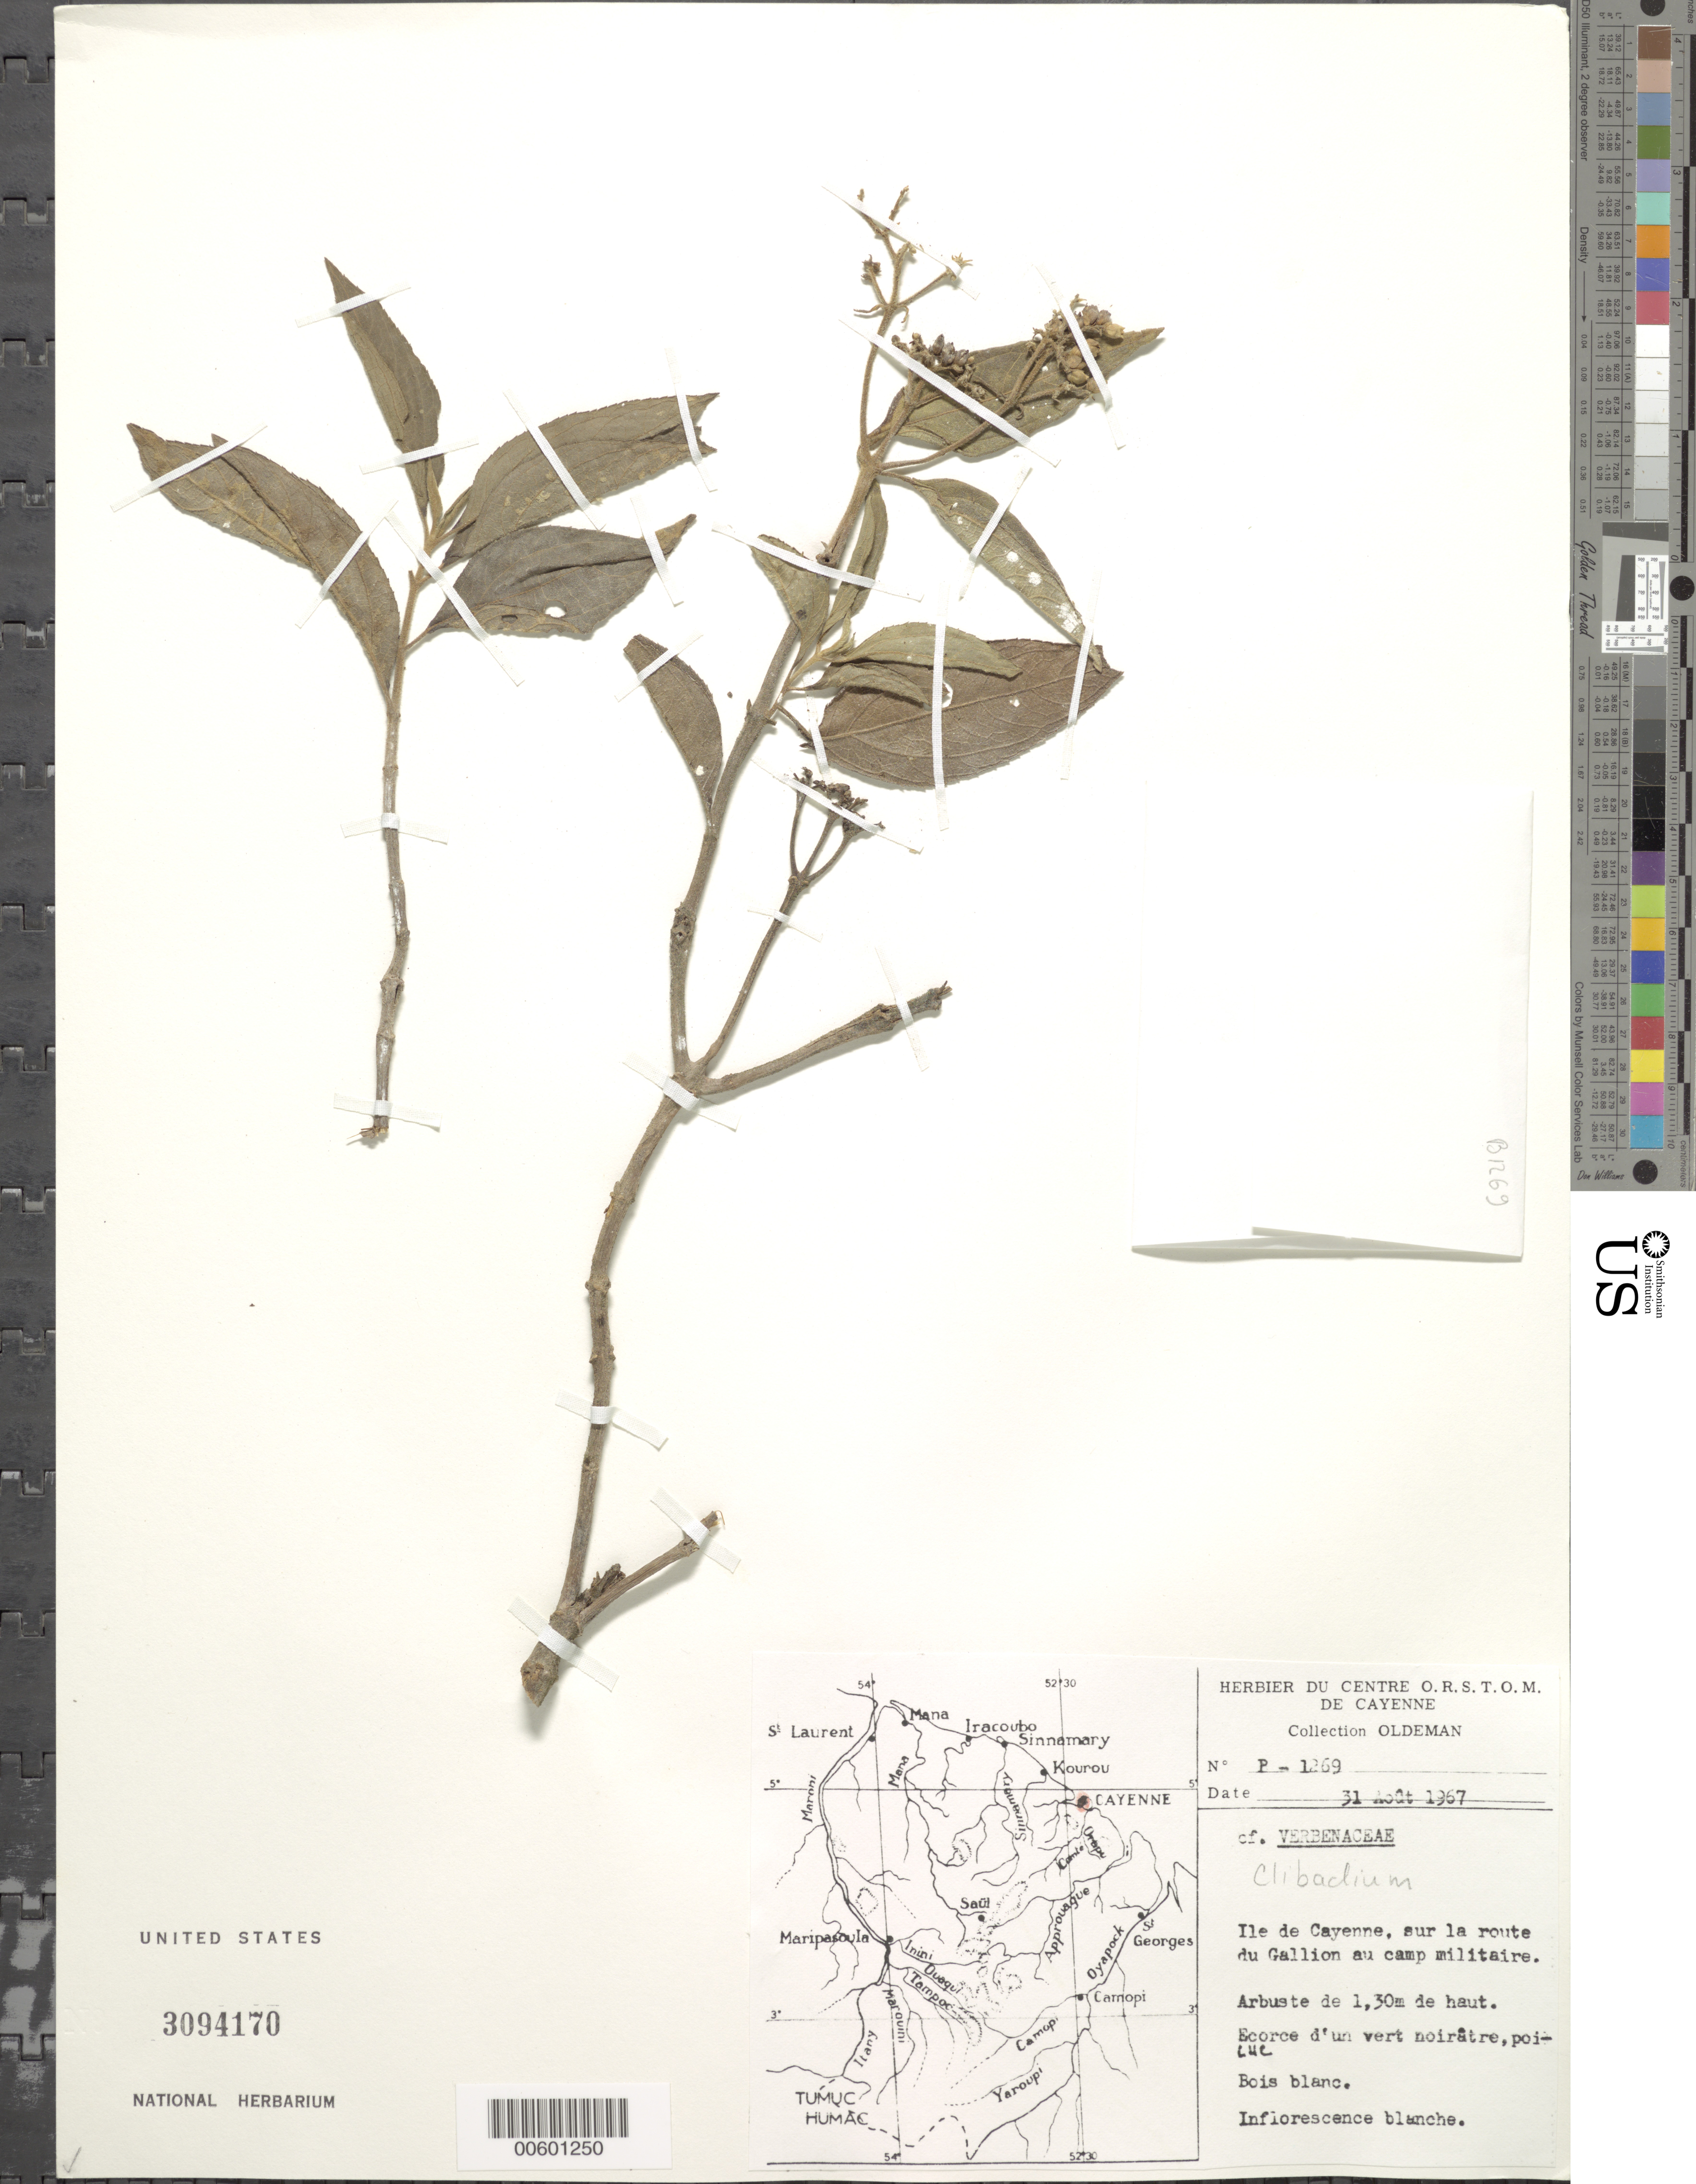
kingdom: Plantae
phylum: Tracheophyta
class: Magnoliopsida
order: Asterales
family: Asteraceae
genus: Werneria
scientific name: Werneria sp.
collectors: X. Menhofer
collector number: P-1269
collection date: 1967-08-31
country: French Guiana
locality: Ile de cayenne, sur la route du Gallion au camp militaire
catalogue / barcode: US 3094170